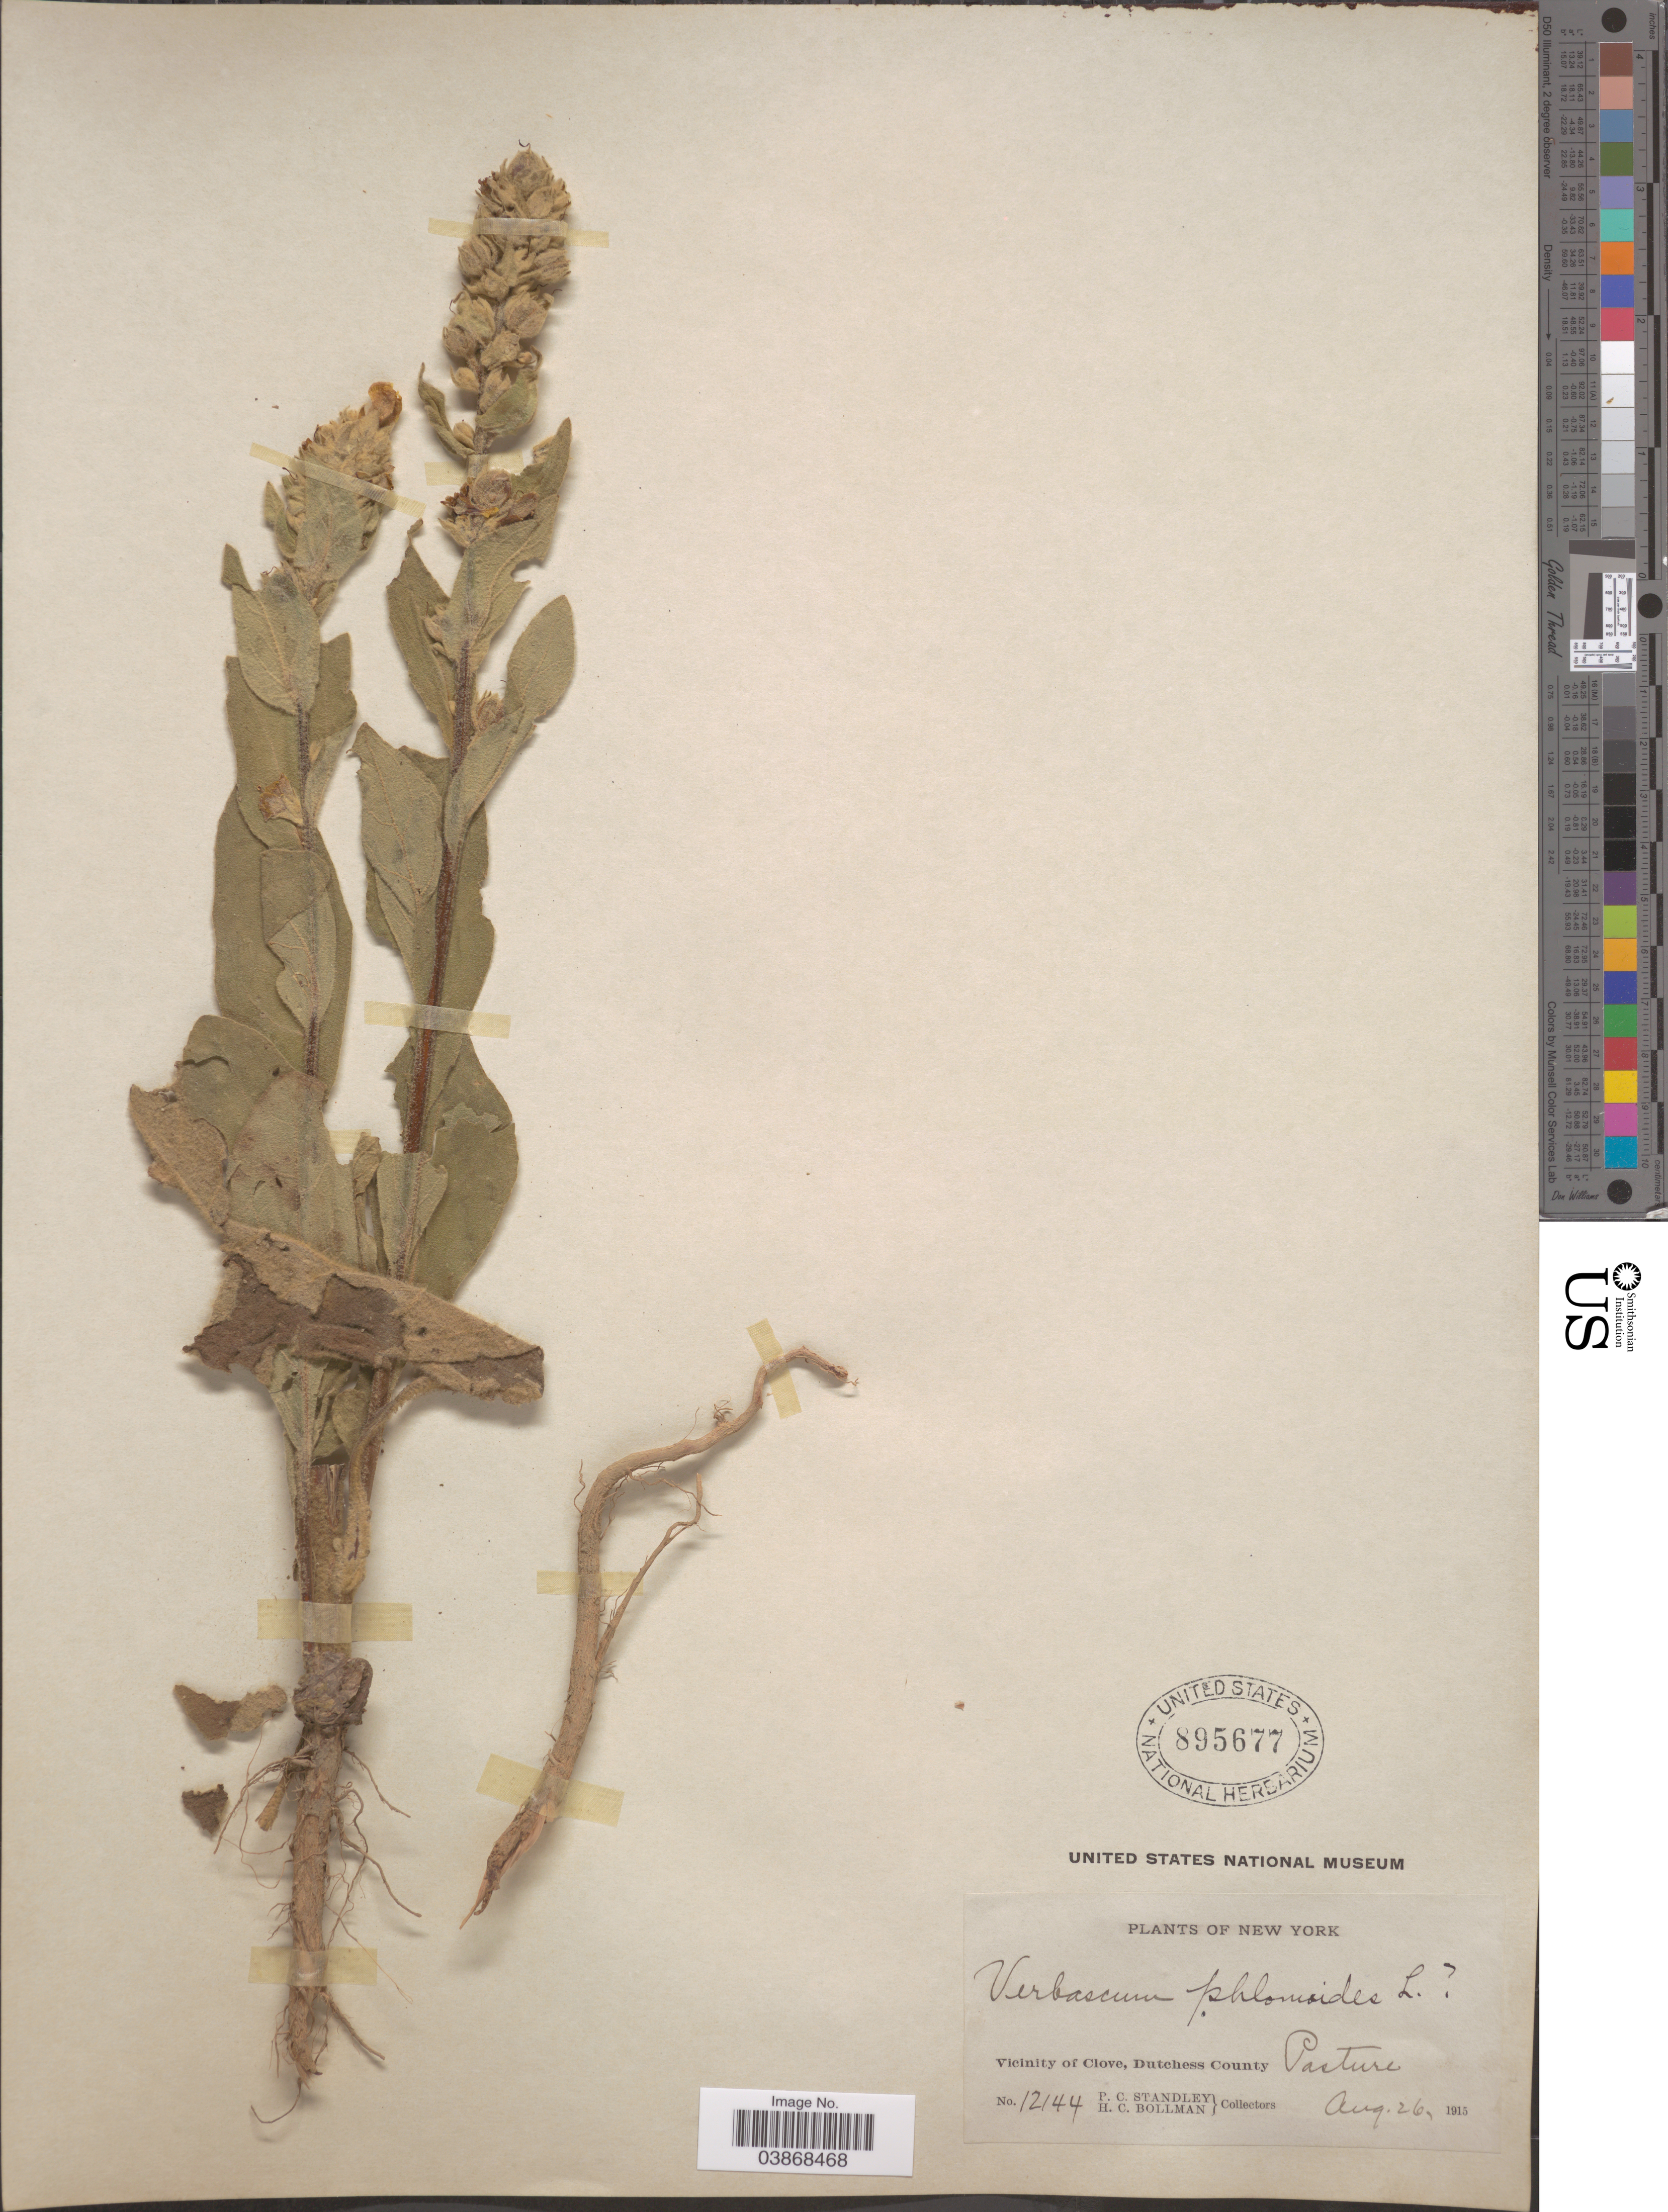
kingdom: Plantae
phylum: Tracheophyta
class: Magnoliopsida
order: Lamiales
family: Scrophulariaceae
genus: Verbascum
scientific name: Verbascum phlomoides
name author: L.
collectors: P. C. Standley & H. C. Bollman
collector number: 12144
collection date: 1915-08-26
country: United States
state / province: New York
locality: Vicinity of Clove, Dutchess County.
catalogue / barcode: US 895677